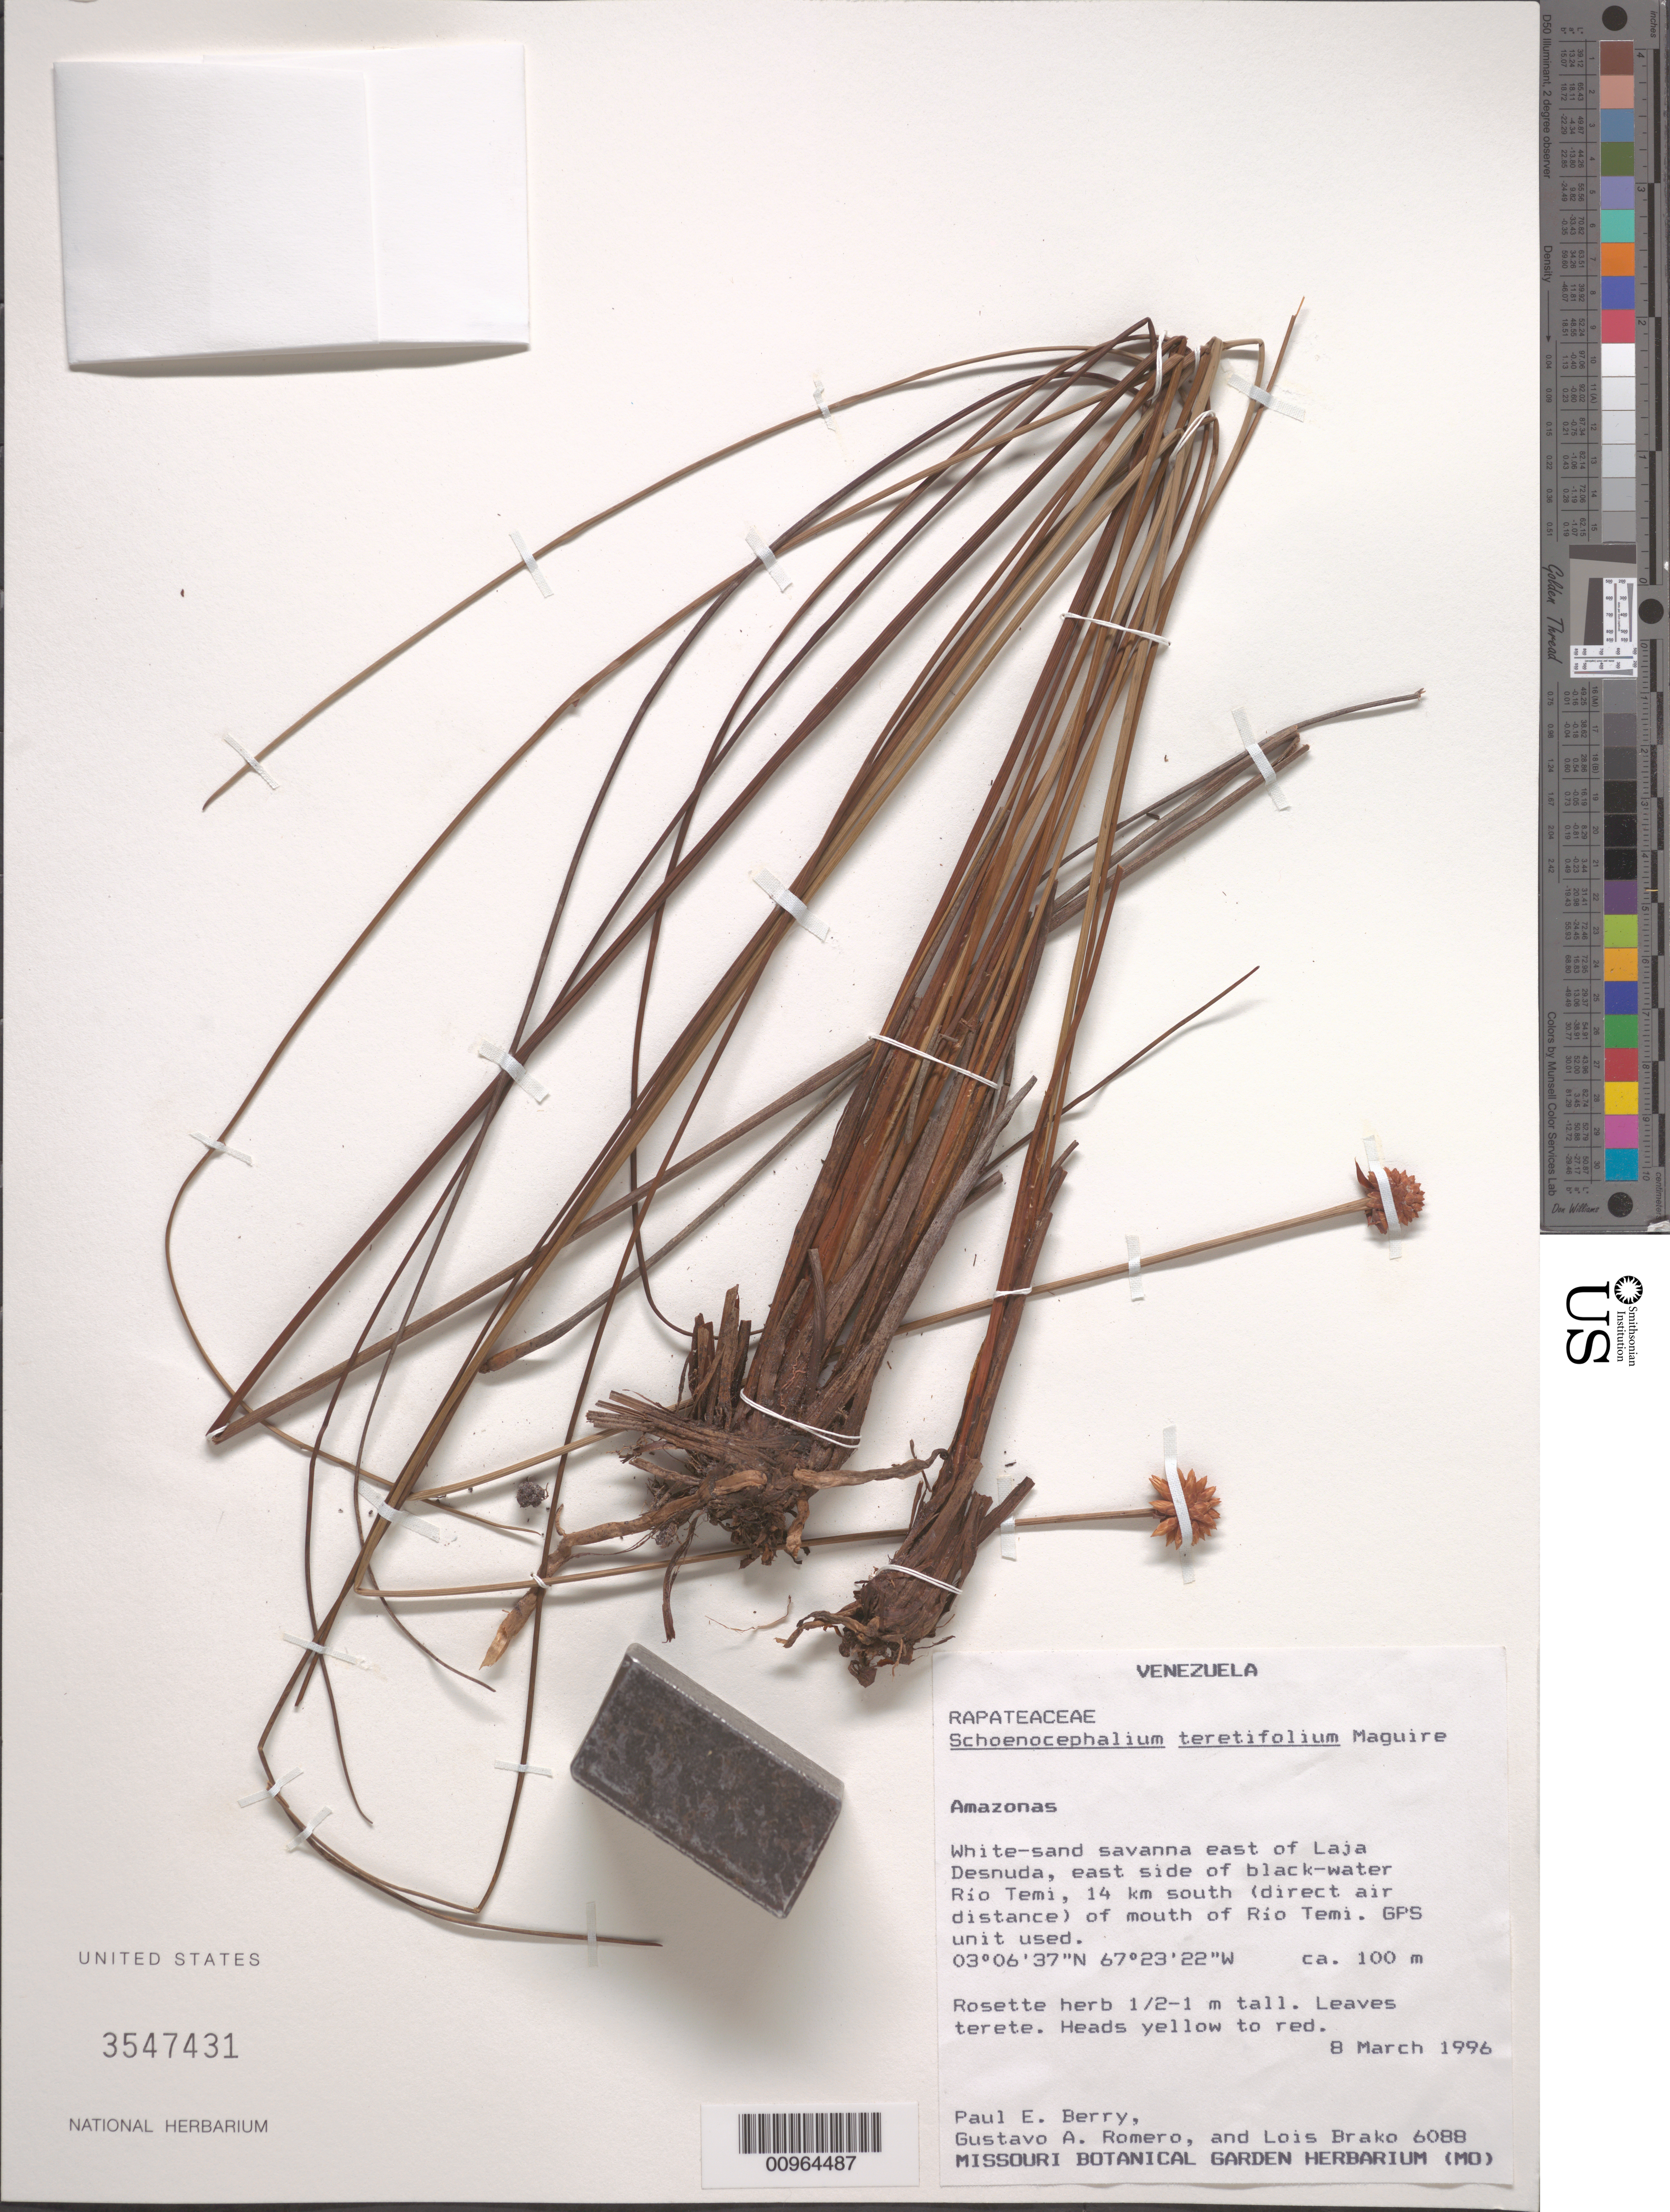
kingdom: Plantae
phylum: Tracheophyta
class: Liliopsida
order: Poales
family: Rapateaceae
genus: Schoenocephalium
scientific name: Schoenocephalium teretifolium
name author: Maguire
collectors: P. E. Berry, A. Romero & L. Brako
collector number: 6088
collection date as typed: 8-Mar-96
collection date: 1996-03-08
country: Venezuela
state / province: Amazonas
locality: Laja Desnuda, E of; east side of black-water Rio Temi, 14 km south (direct air distance) of mouth of Rio Temi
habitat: White-sand savanna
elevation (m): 100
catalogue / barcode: US 3547431